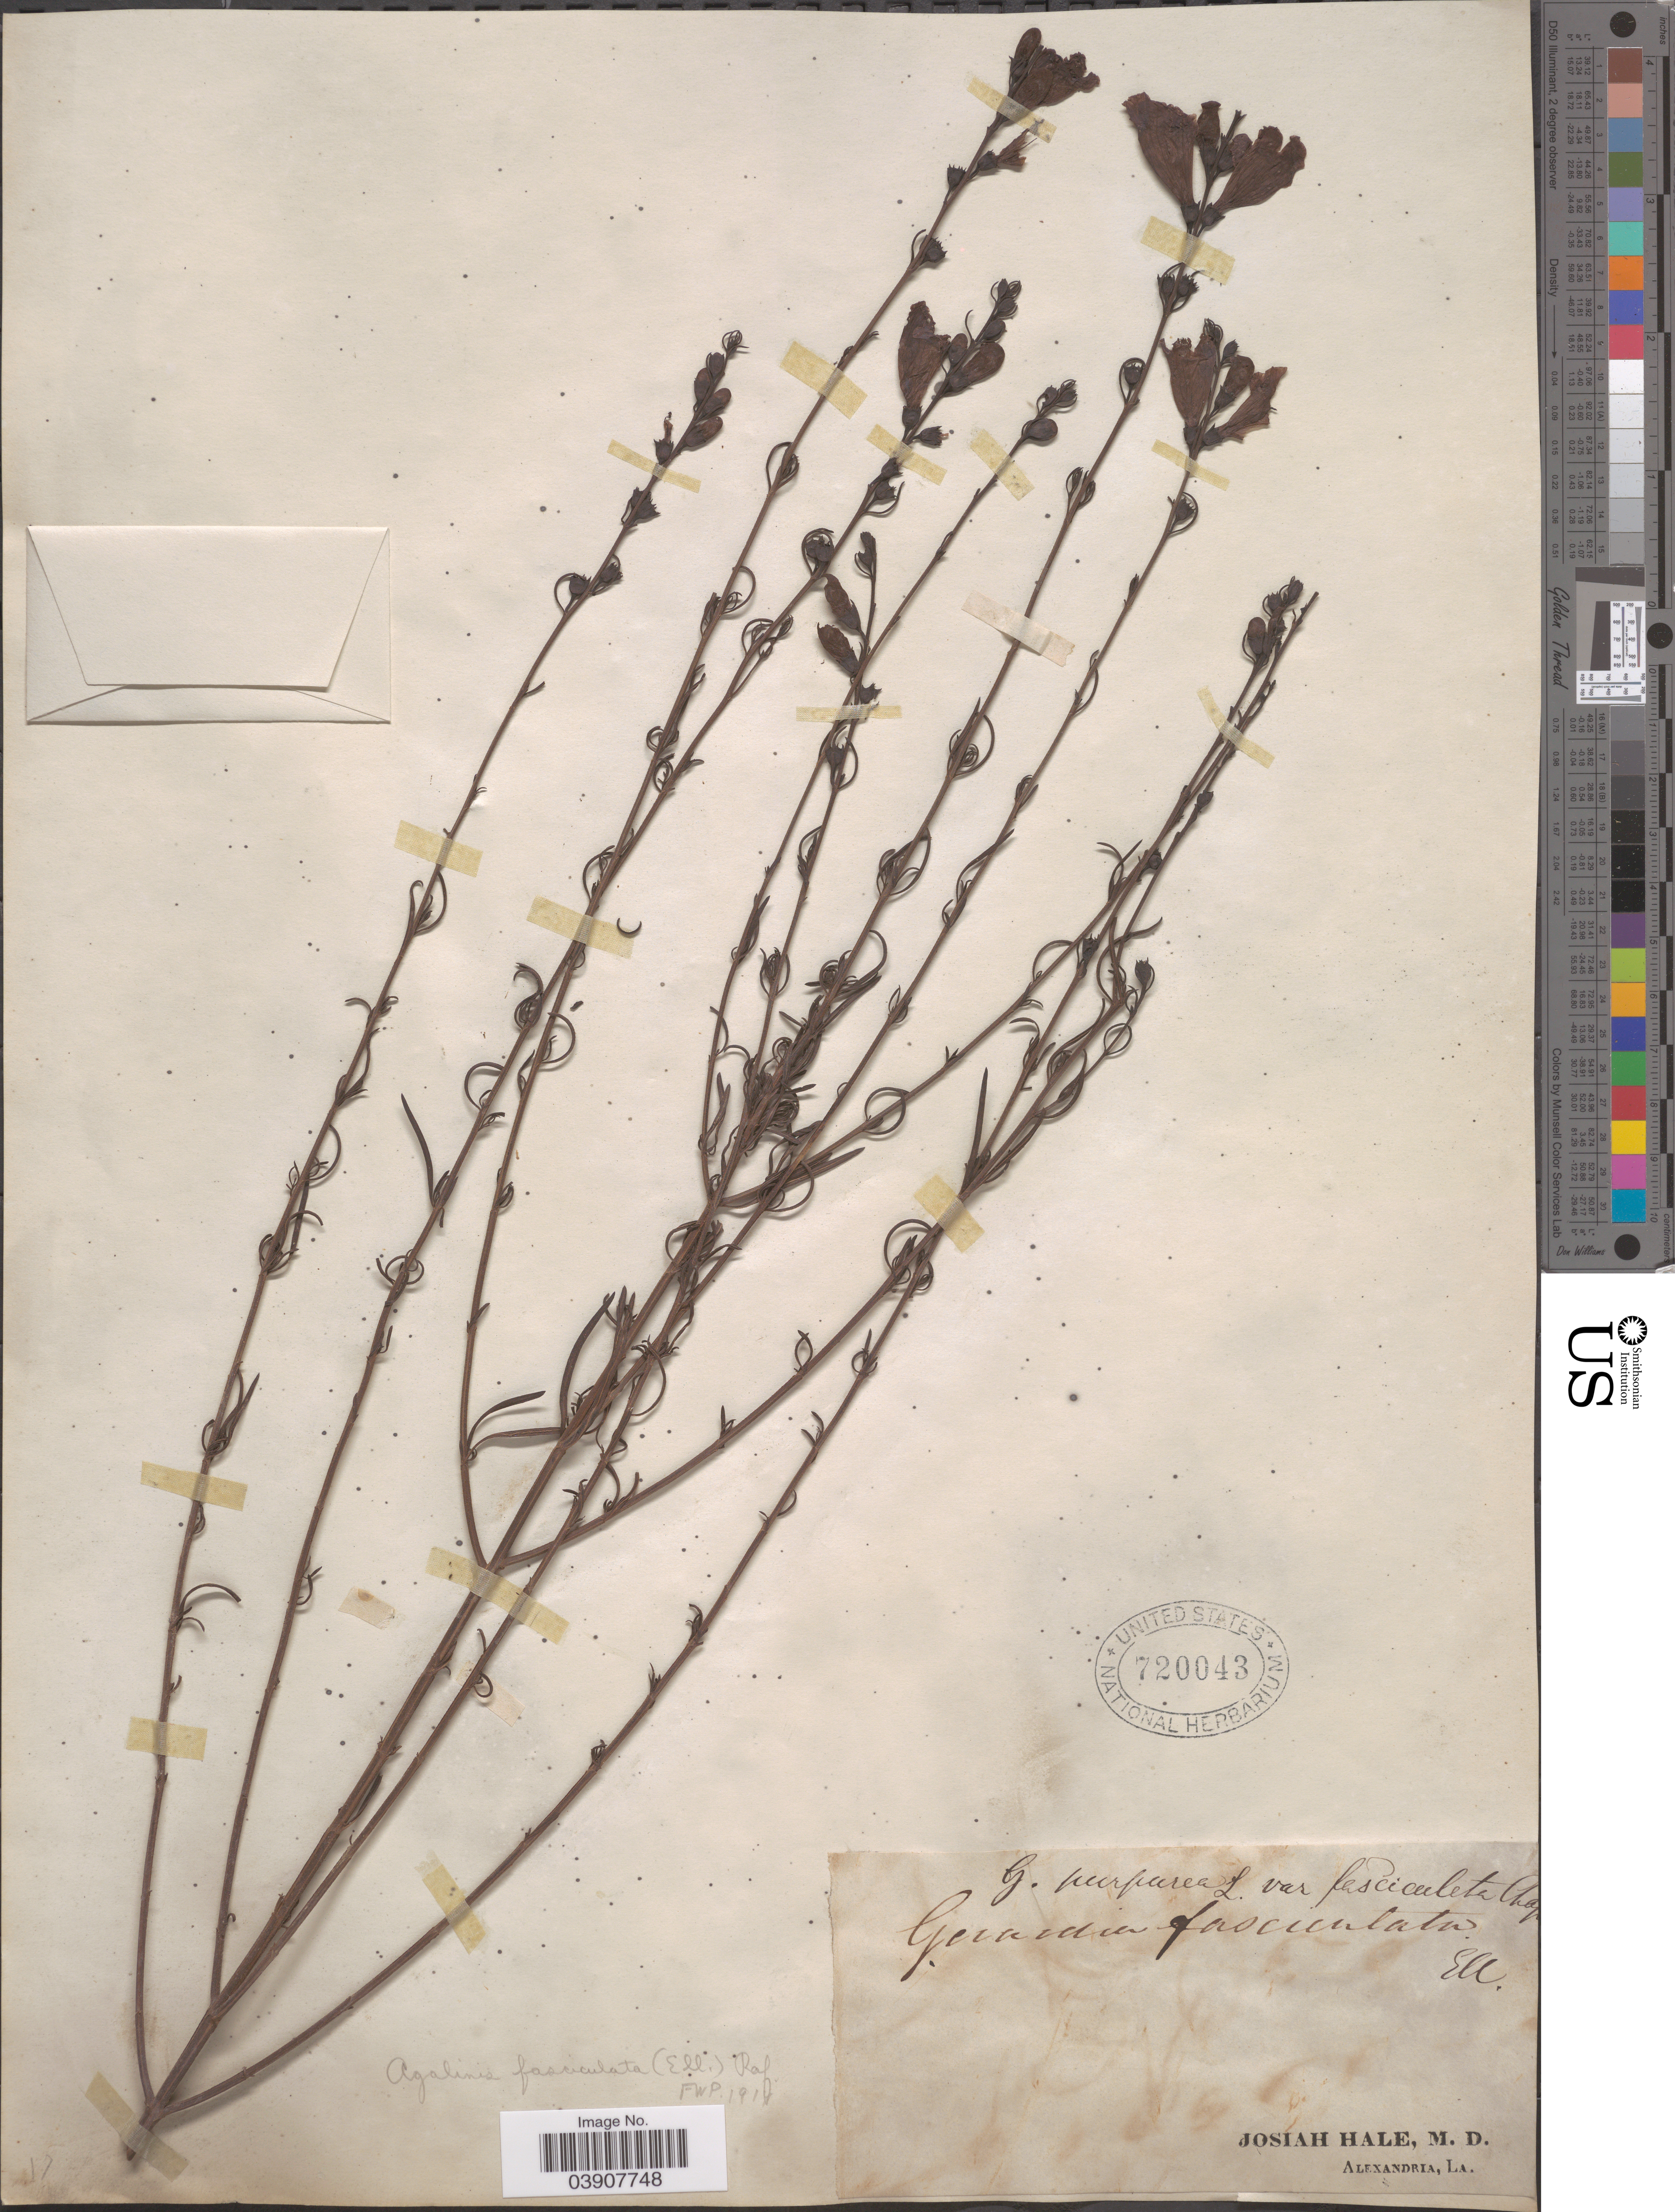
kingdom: Plantae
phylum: Tracheophyta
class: Magnoliopsida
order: Lamiales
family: Orobanchaceae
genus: Agalinis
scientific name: Agalinis fasciculata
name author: (Elliott) Raf.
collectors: J. Hale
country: United States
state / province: Louisiana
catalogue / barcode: US 720043